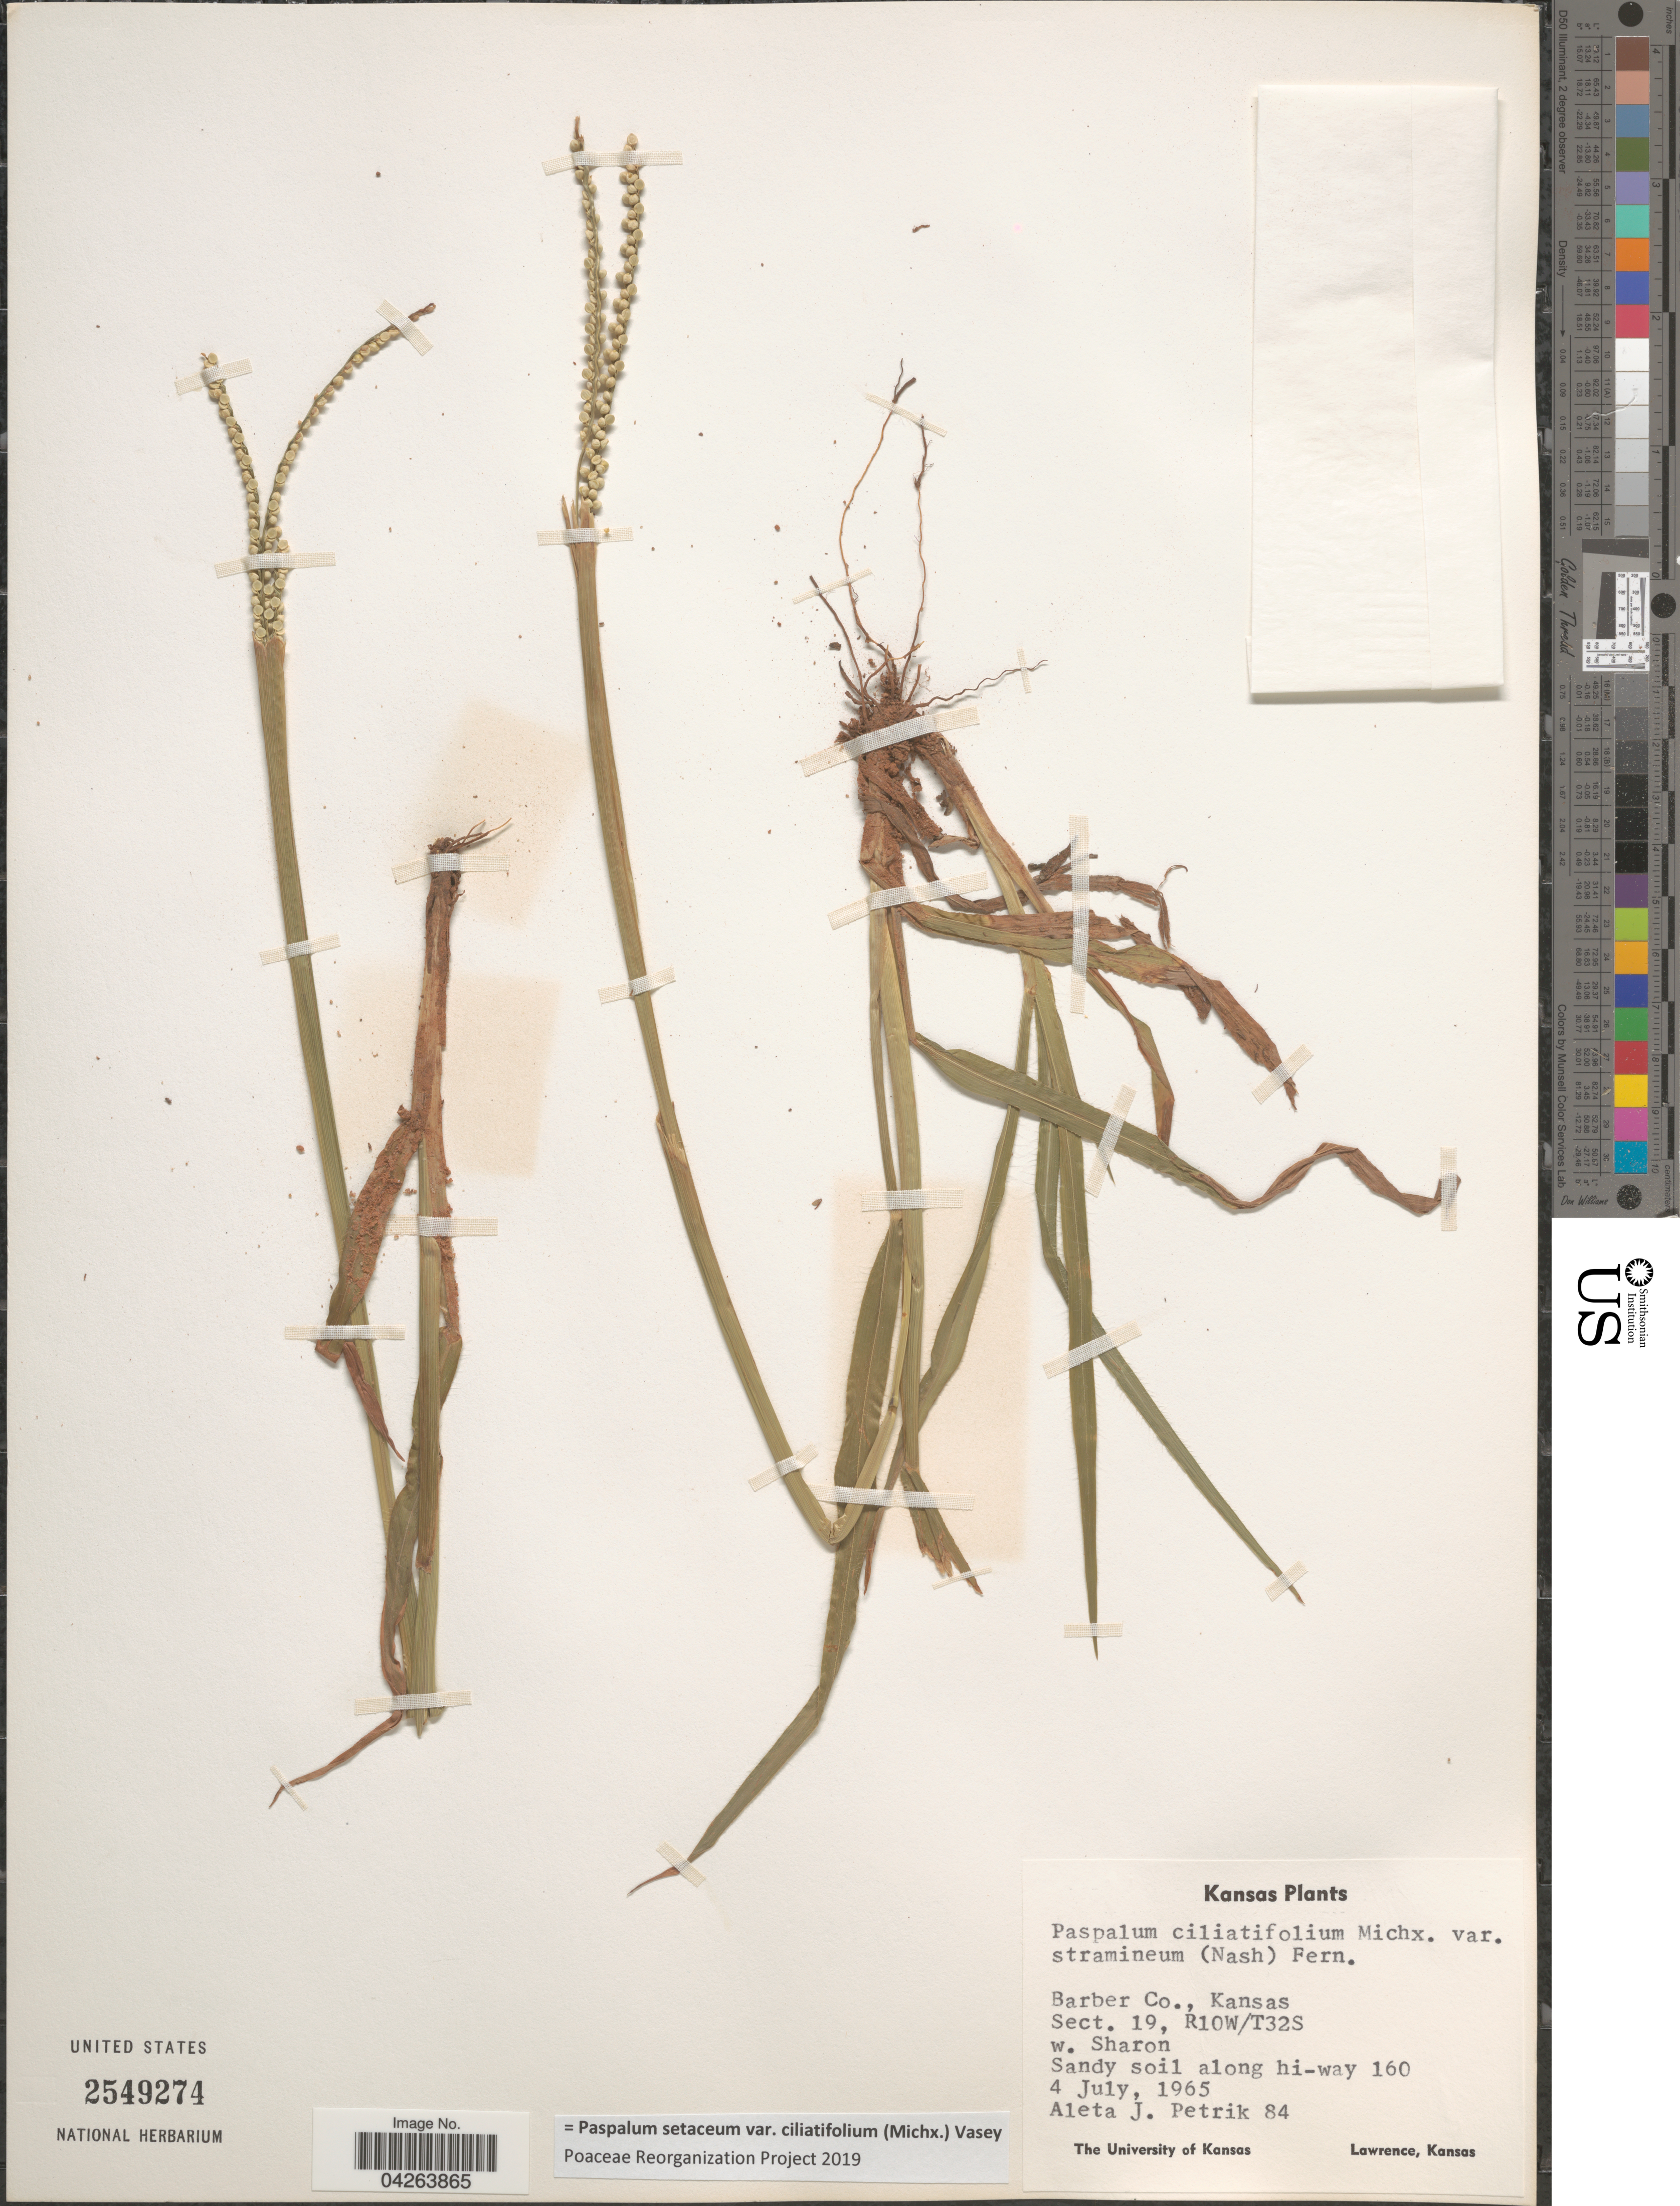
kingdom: Plantae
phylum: Tracheophyta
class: Liliopsida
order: Poales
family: Poaceae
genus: Paspalum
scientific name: Paspalum setaceum var. ciliatifolium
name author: (Michx.) Vasey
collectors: A. Petrik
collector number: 84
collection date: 1965-07-04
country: United States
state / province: Kansas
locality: Barber Co., Sect. 19, R10W/T32S. W. Sharon. Sandy soil along hi-way 160.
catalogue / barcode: US 2549274